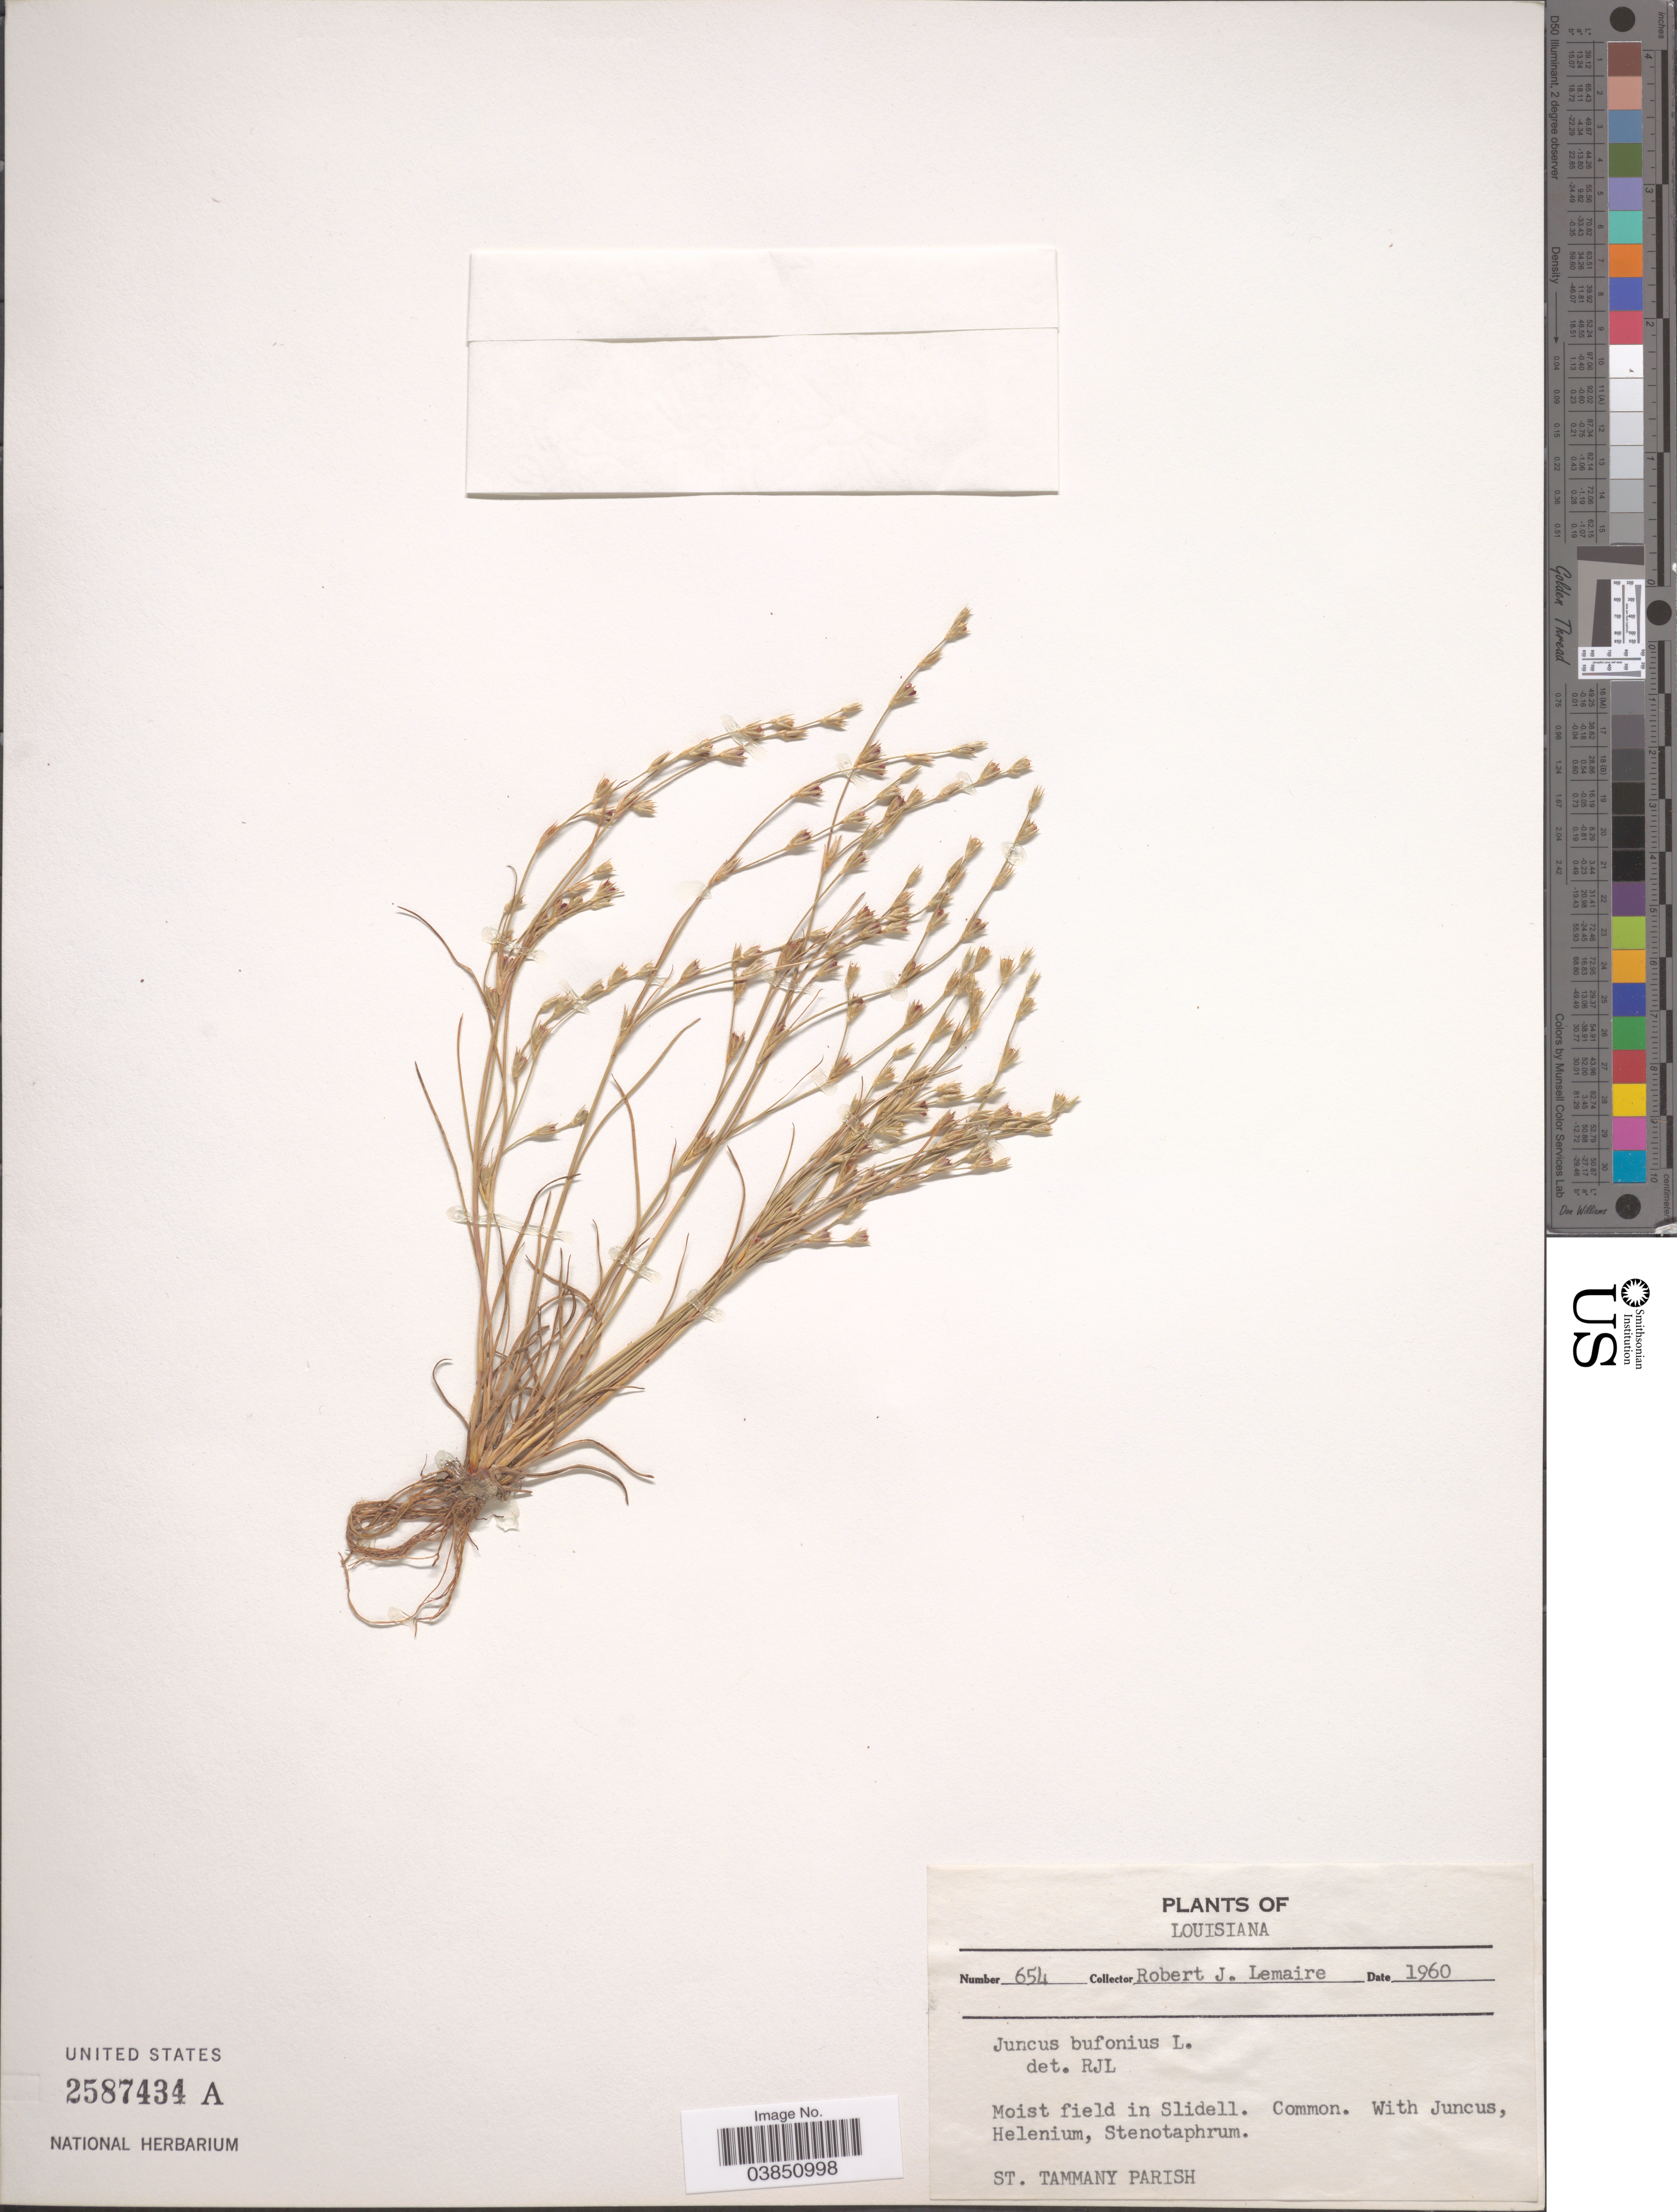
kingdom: Plantae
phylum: Tracheophyta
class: Liliopsida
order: Poales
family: Juncaceae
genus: Juncus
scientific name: Juncus bufonius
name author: L.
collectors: R. J. Lemaire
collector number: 654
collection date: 1960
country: United States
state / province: Louisiana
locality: St. Tammany Parish.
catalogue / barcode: US 2587434A